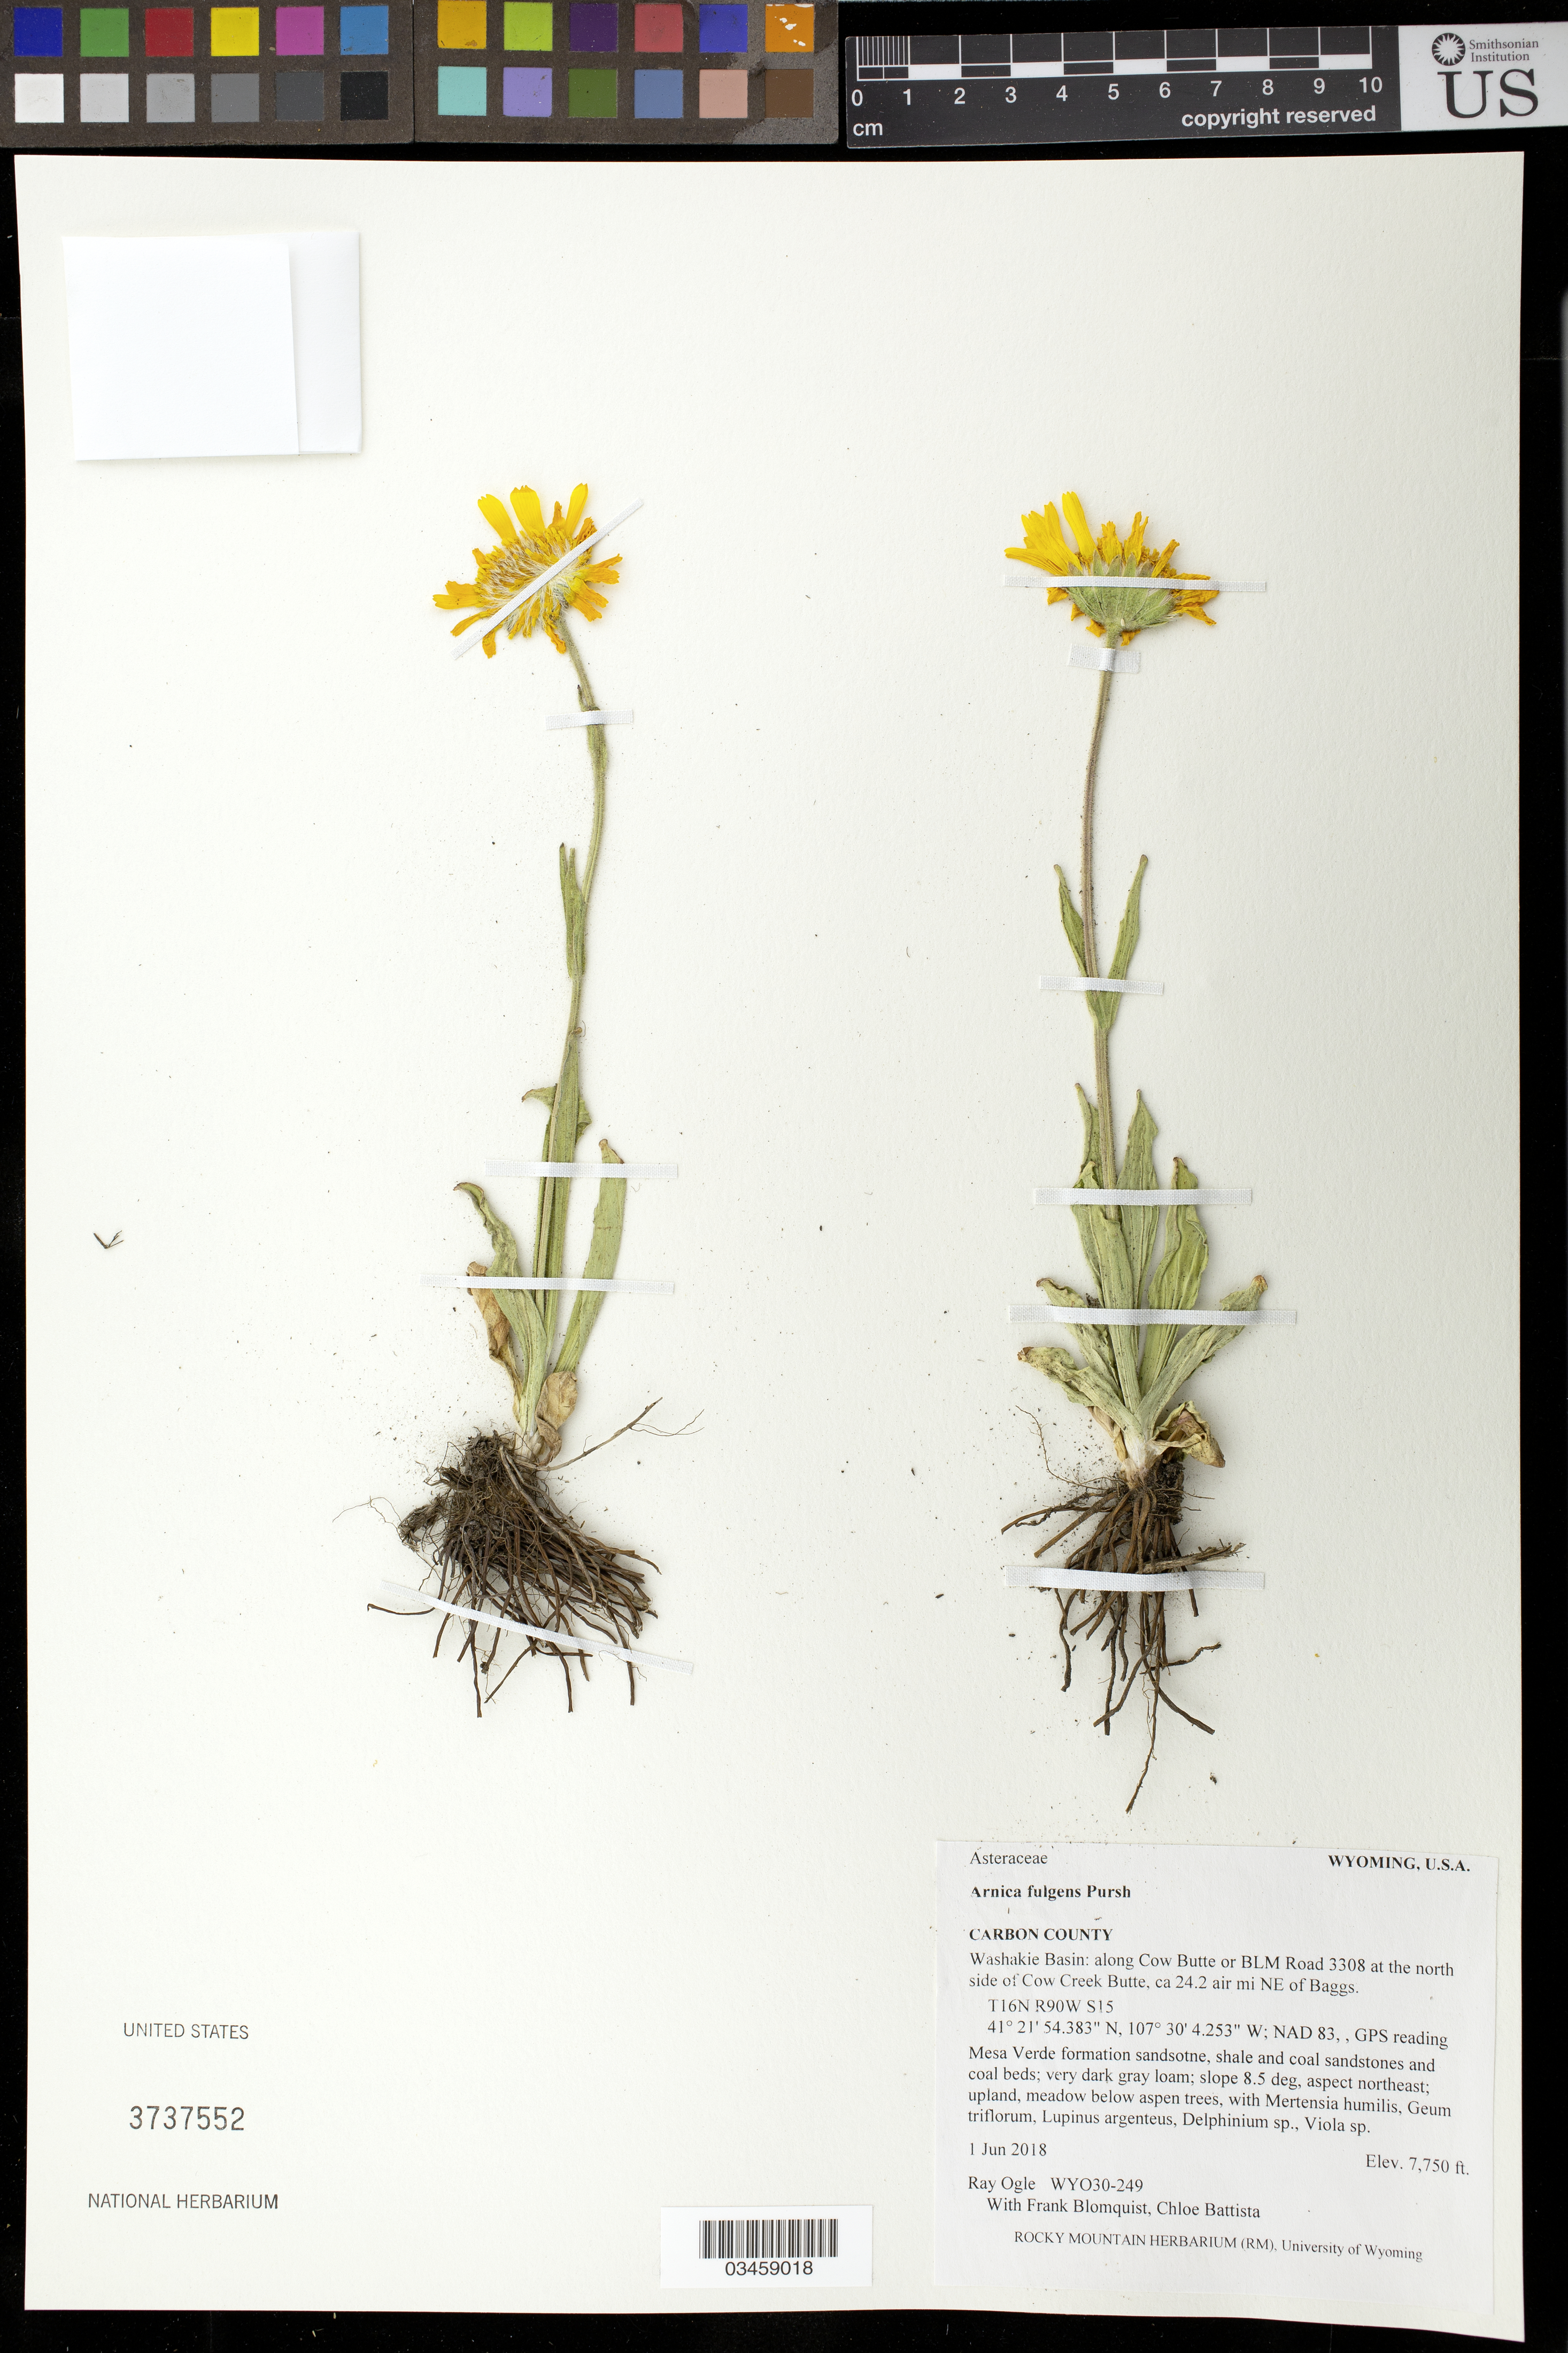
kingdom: Plantae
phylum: Tracheophyta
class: Magnoliopsida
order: Asterales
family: Asteraceae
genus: Arnica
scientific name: Arnica fulgens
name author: Pursh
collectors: R. Ogle, F. Blomquist & C. Battista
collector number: WY030-249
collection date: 2018-06-01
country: United States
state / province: Wyoming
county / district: Carbon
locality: Washakie Basin along Cow Butte or BLM Road 3308 at the north side of Cow Creek Butte, 24.2 air mi. NE of Baggs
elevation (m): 2362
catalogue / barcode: US 3737552